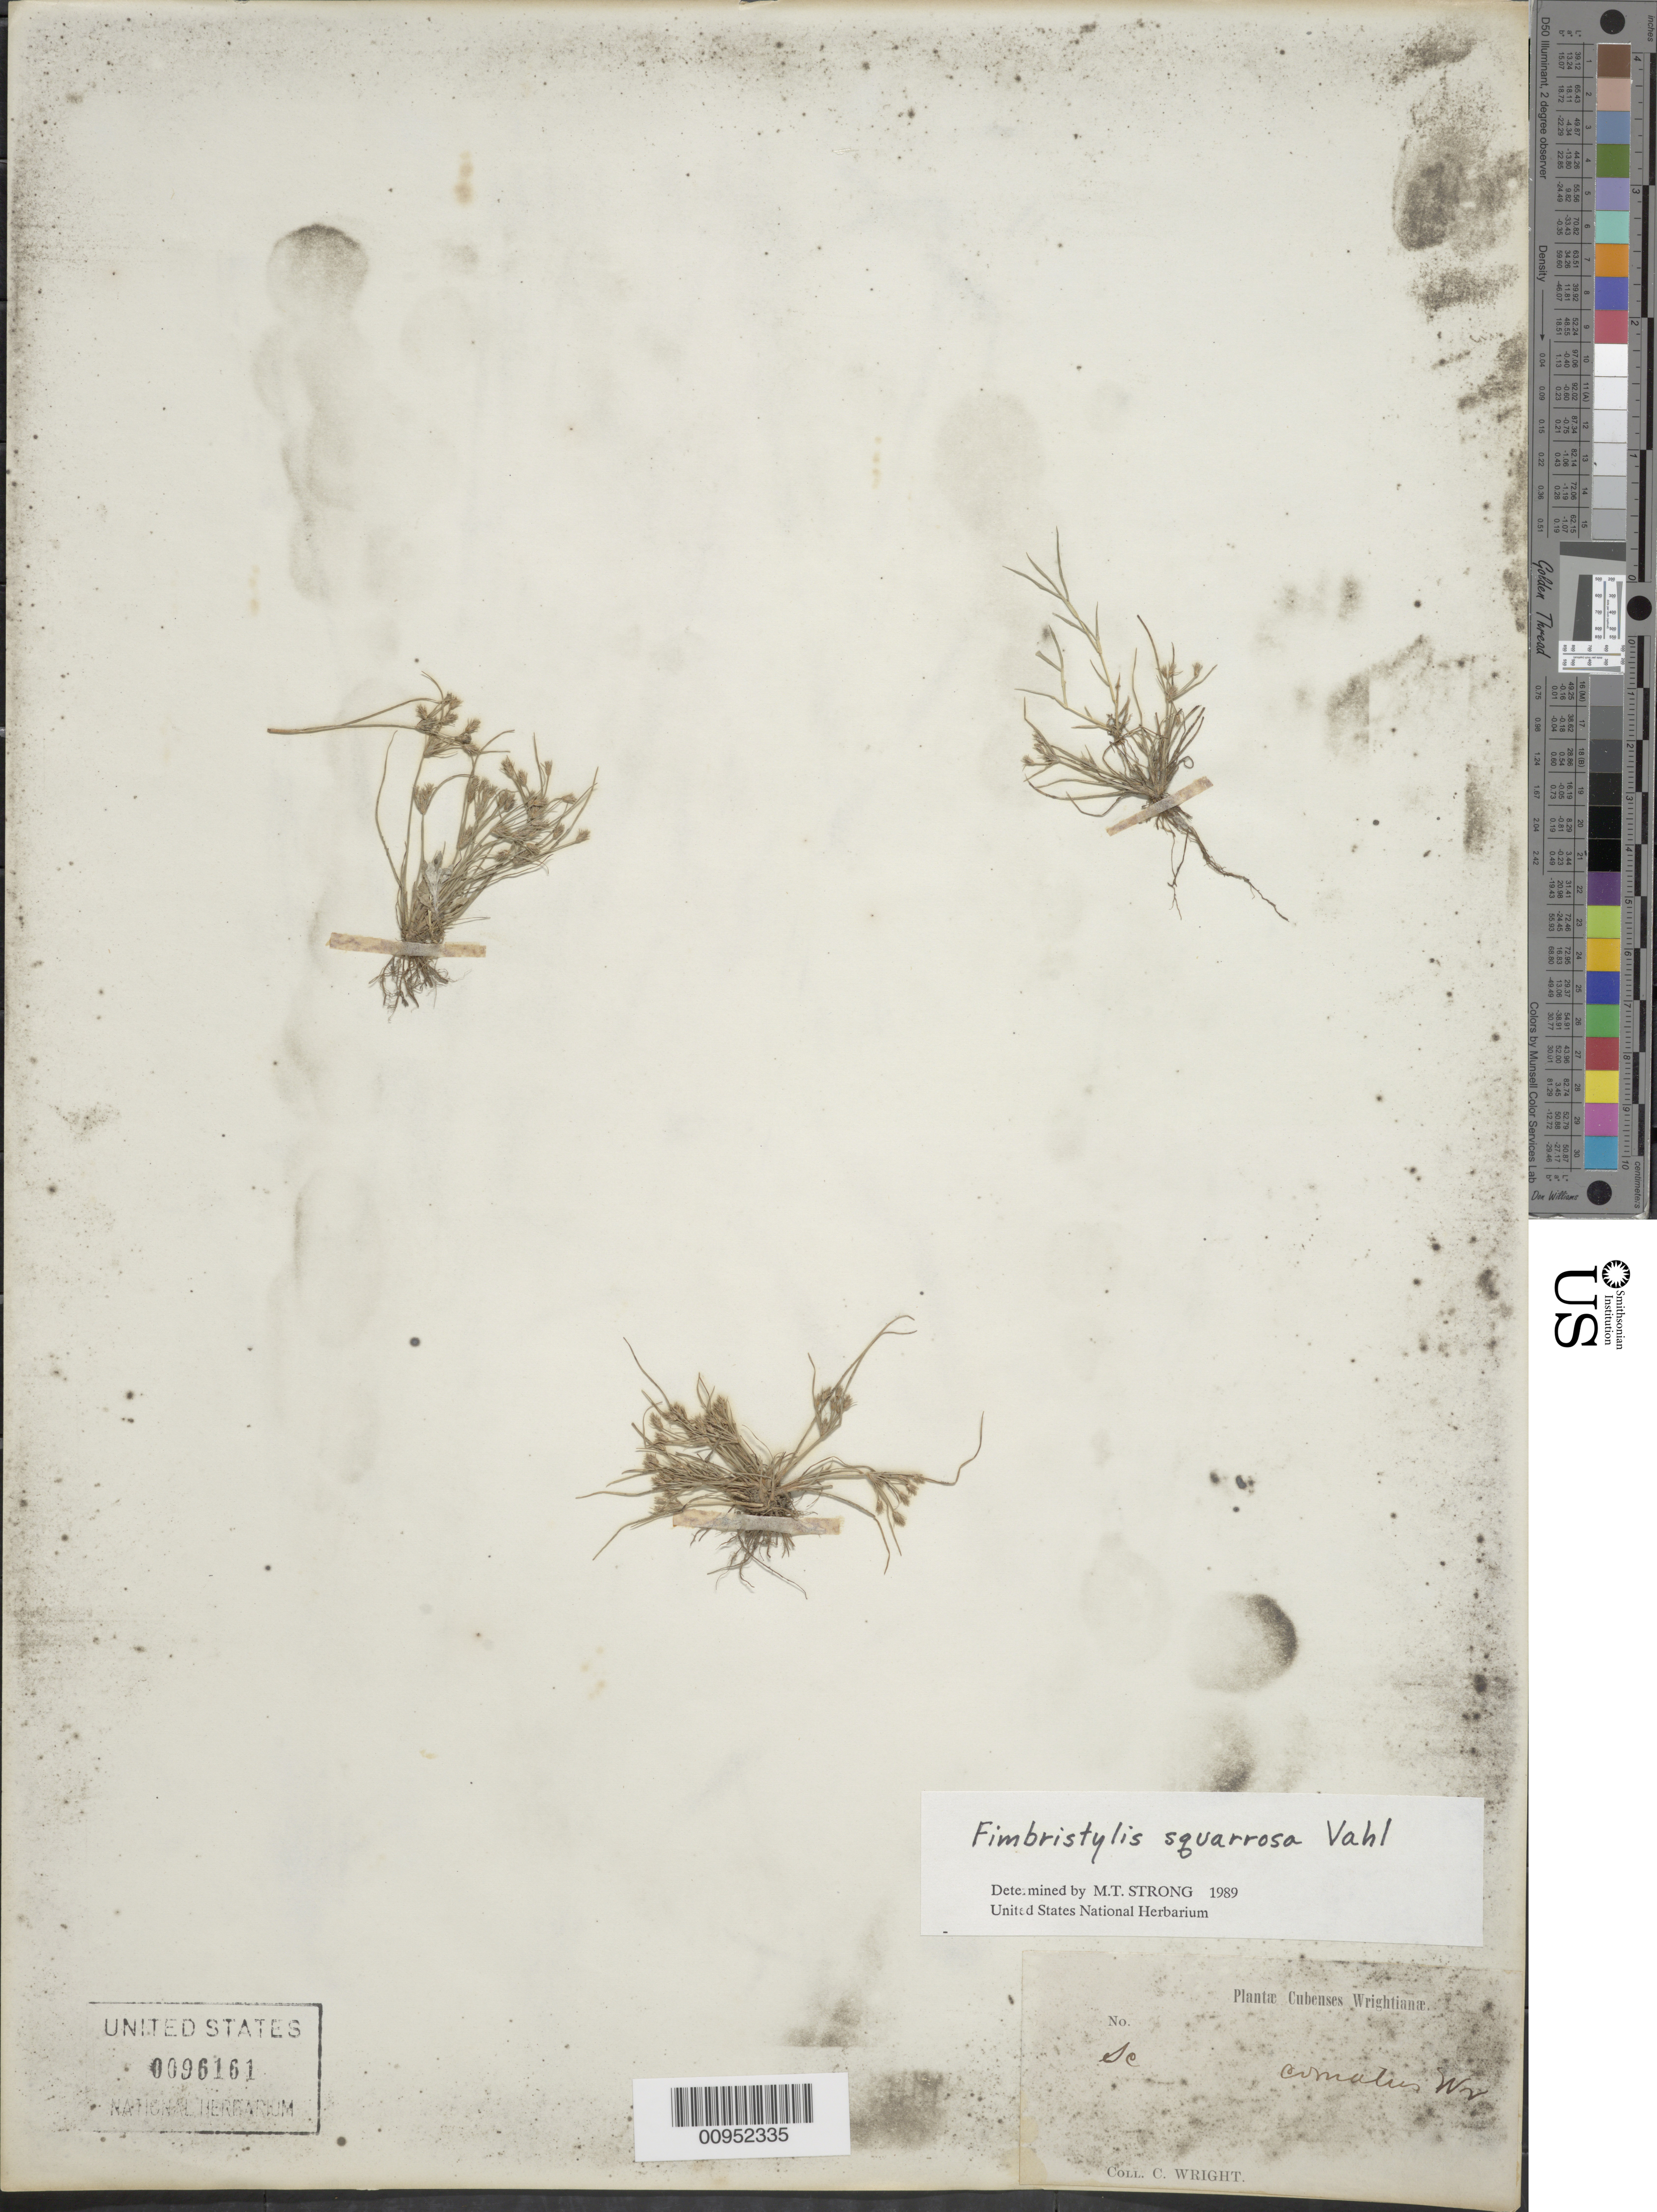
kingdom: Plantae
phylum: Tracheophyta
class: Liliopsida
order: Poales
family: Cyperaceae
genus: Fimbristylis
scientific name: Fimbristylis squarrosa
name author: Vahl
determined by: Strong, M. T., (US), Smithsonian Institution - National Museum of Natural History (UNITED STATES)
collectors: C. Wright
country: Cuba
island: Cuba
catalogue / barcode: US 96161